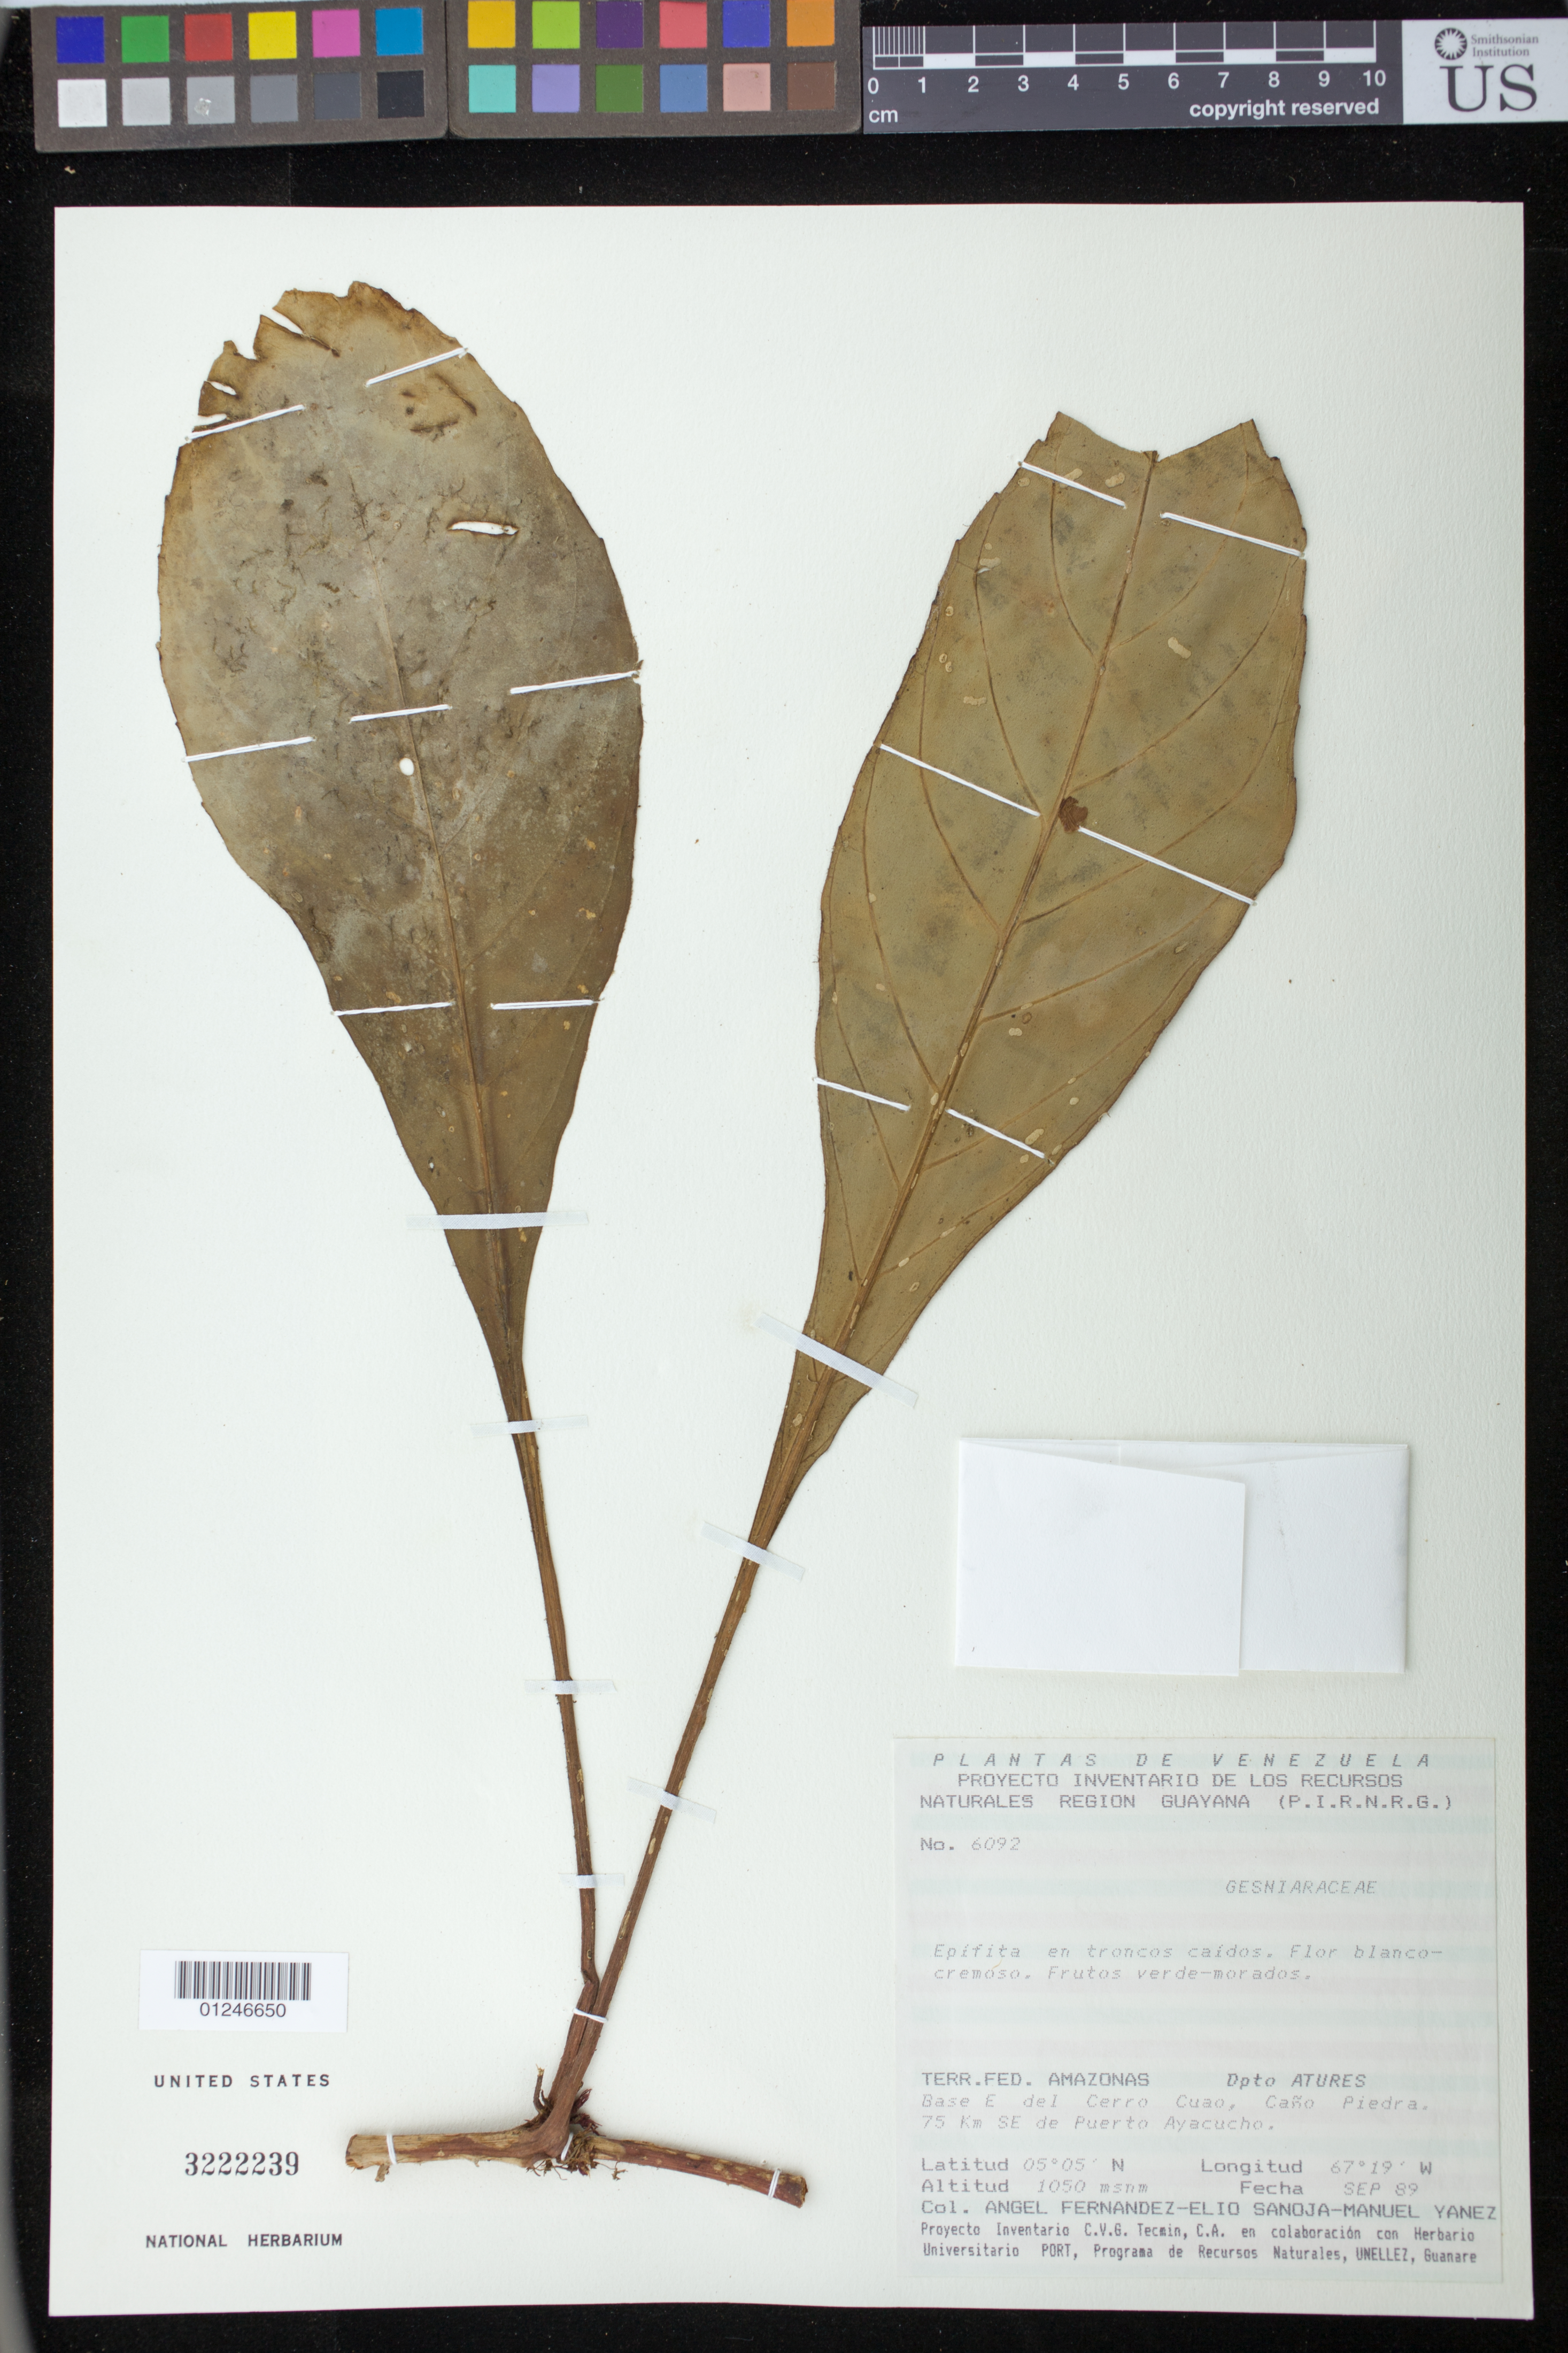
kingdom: Plantae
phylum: Tracheophyta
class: Magnoliopsida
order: Lamiales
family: Gesneriaceae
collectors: E. Sanoja-Angel, A. Fernández & M. Yánez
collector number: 6092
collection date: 1989-09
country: Venezuela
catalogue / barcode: US 3222239